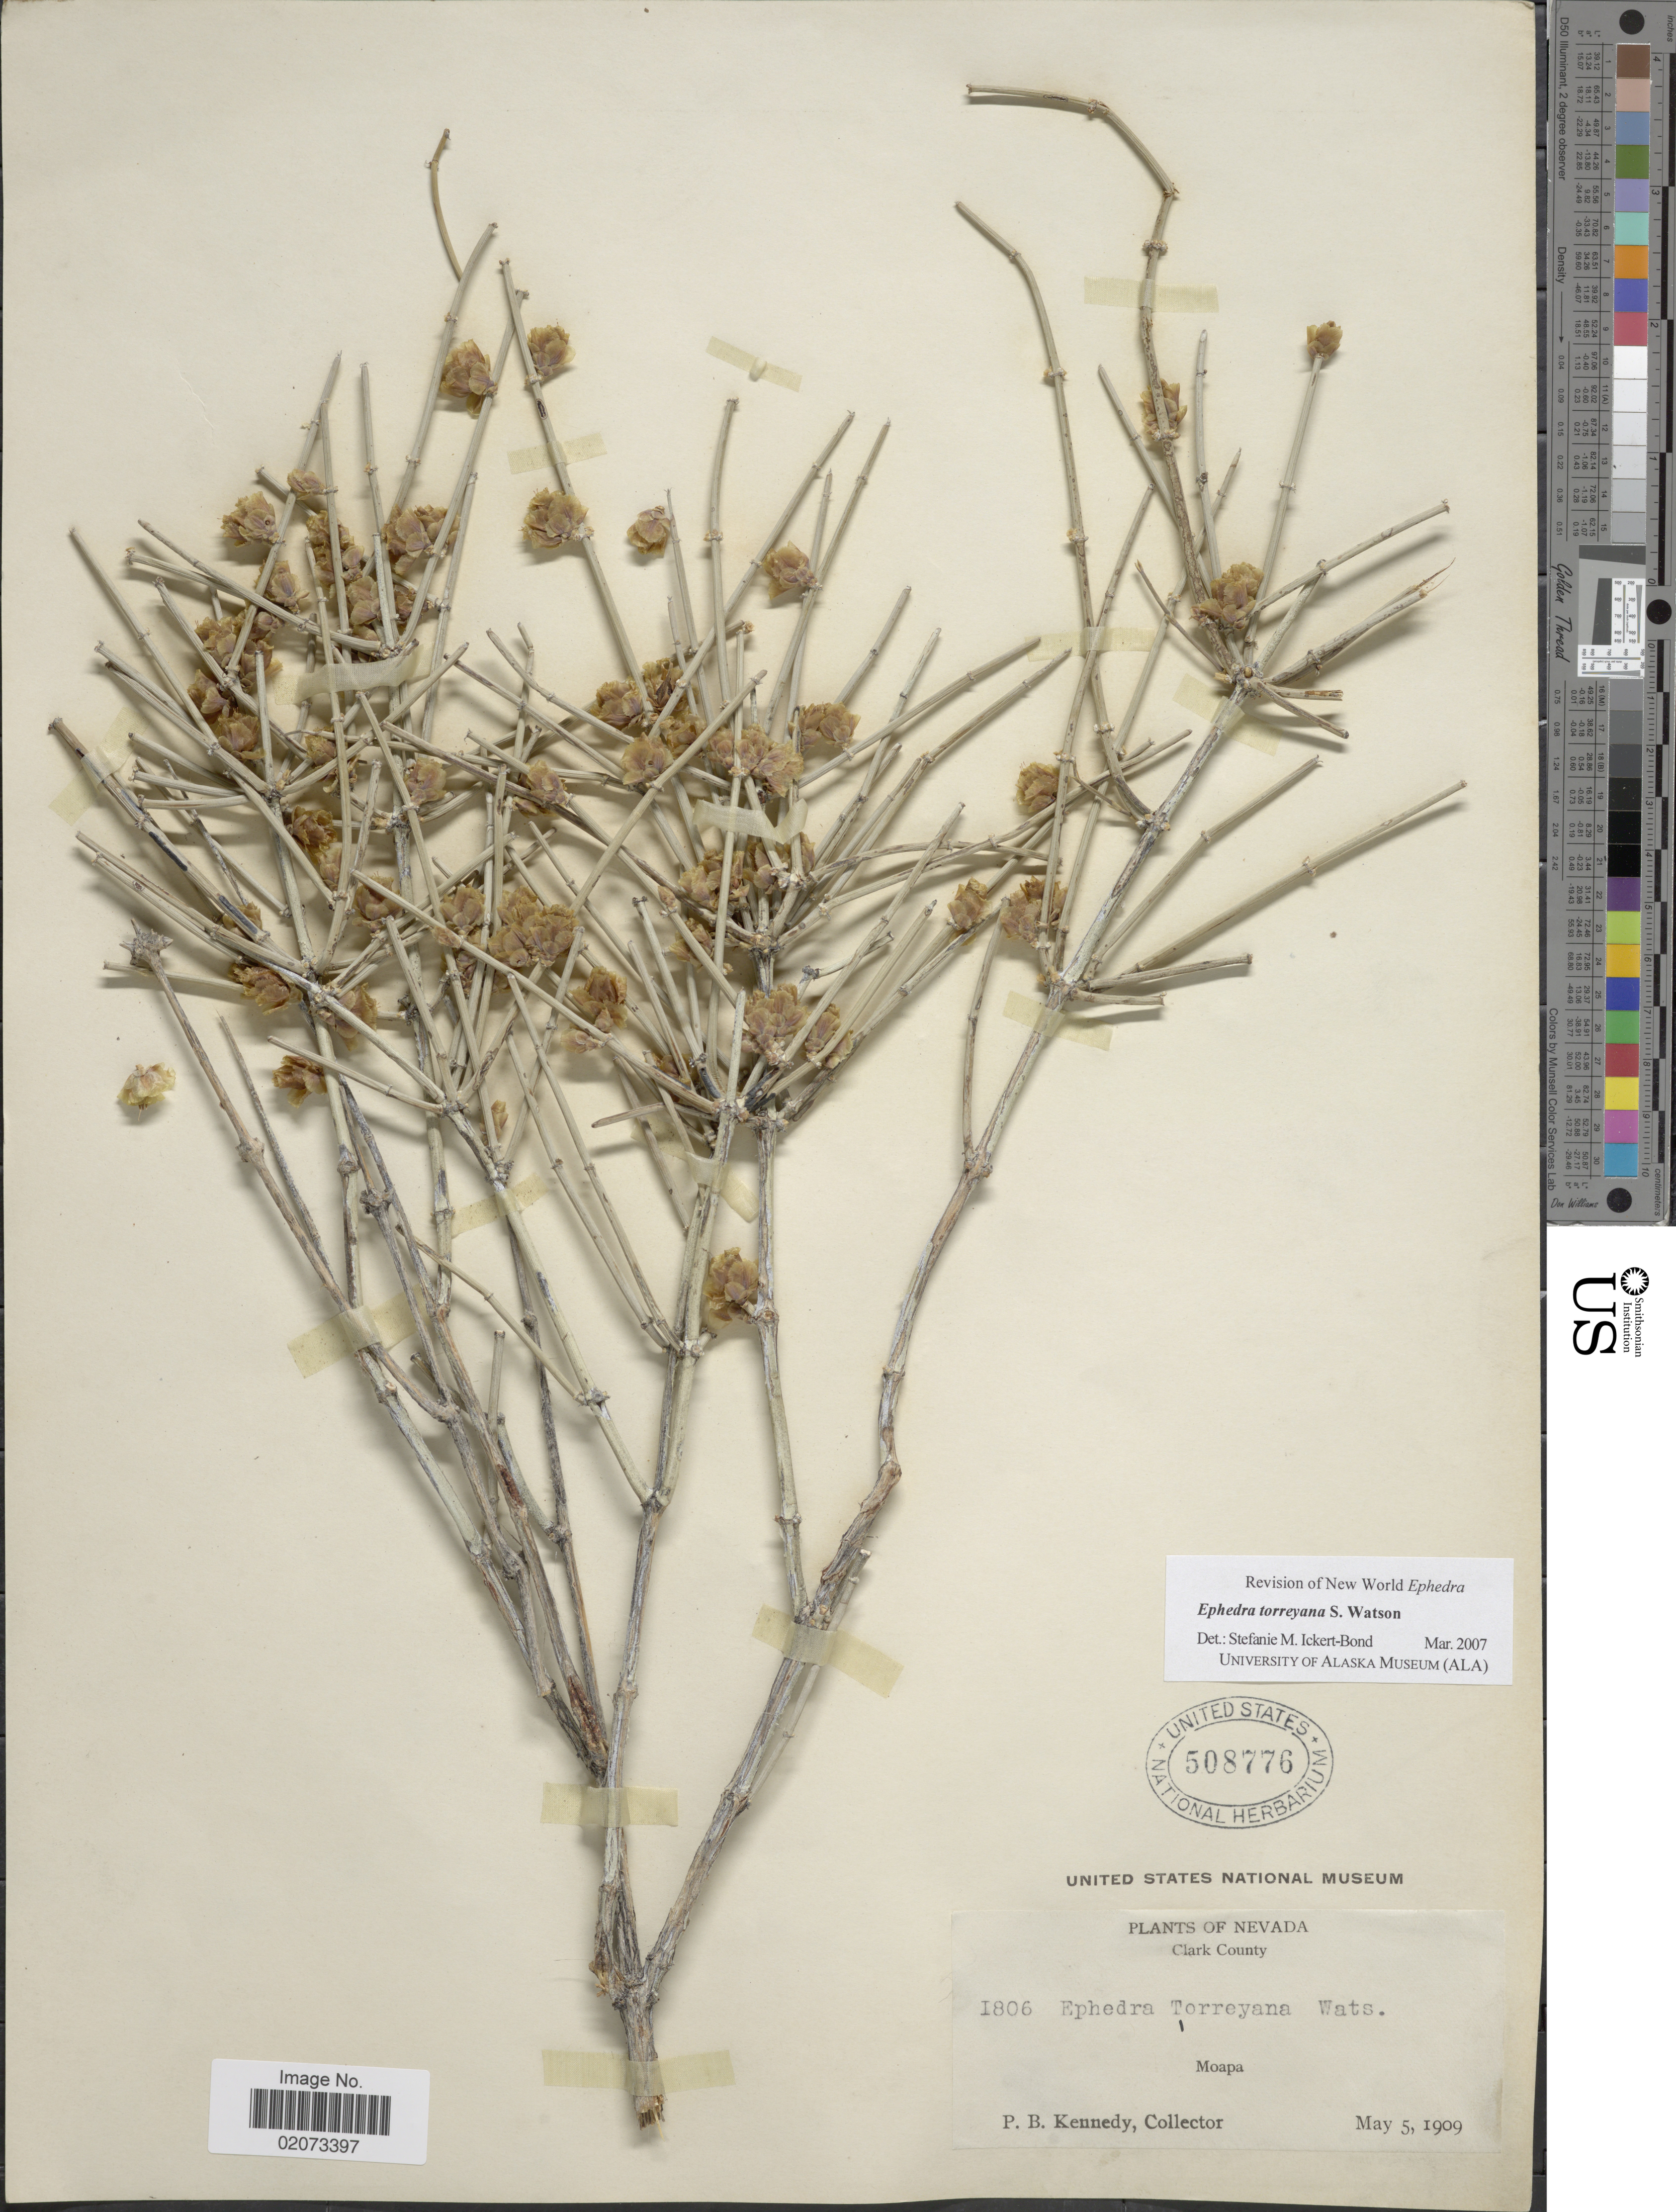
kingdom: Plantae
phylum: Tracheophyta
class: Gnetopsida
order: Ephedrales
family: Ephedraceae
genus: Ephedra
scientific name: Ephedra torreyana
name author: S. Watson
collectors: P. B. Kennedy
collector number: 1806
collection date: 1909-05-05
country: United States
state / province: Nevada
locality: Nevada. Moapa. Clark County.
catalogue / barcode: US 508776